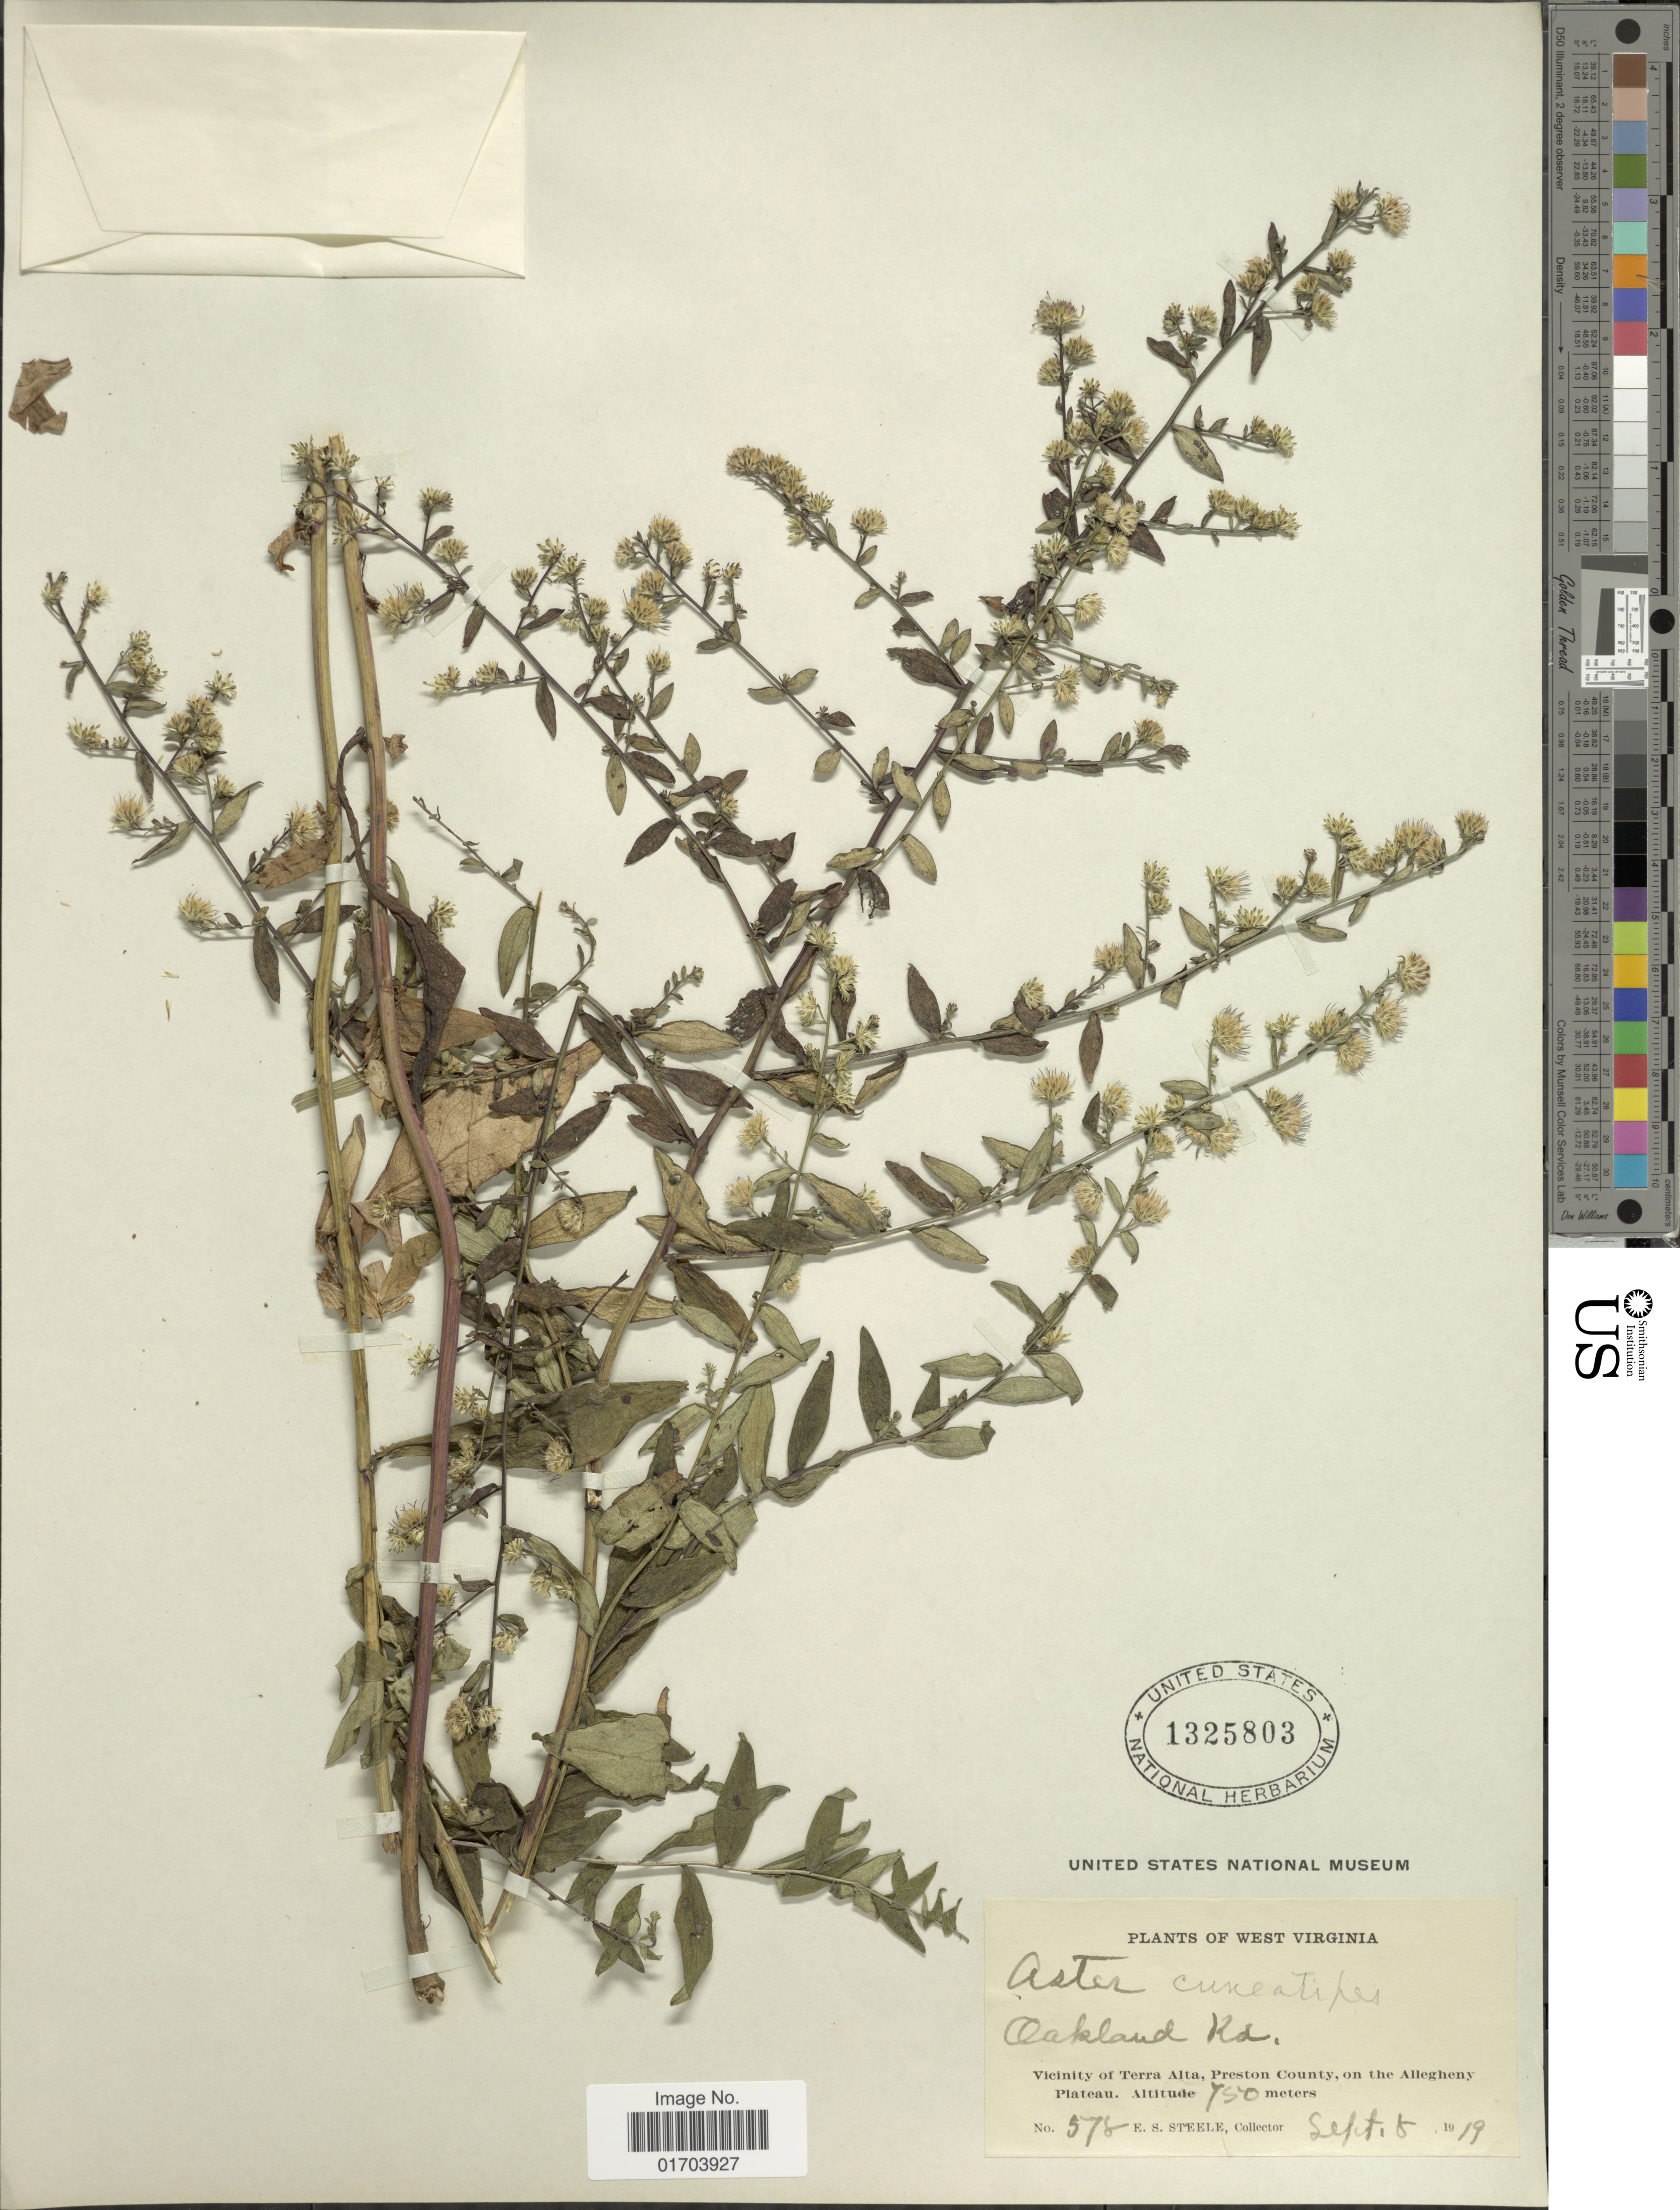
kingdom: Plantae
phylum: Tracheophyta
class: Magnoliopsida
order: Asterales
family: Asteraceae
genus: Aster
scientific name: Aster cuncatipes E.S. Steele sp. nov. ined.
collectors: E. Steele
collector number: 578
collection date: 1919-09-05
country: United States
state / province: West Virginia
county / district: Preston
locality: Oakland Rd. Vicinity of Terra Alta, Preston County, on the Allegheny Plateau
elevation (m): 750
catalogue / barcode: US 1325803